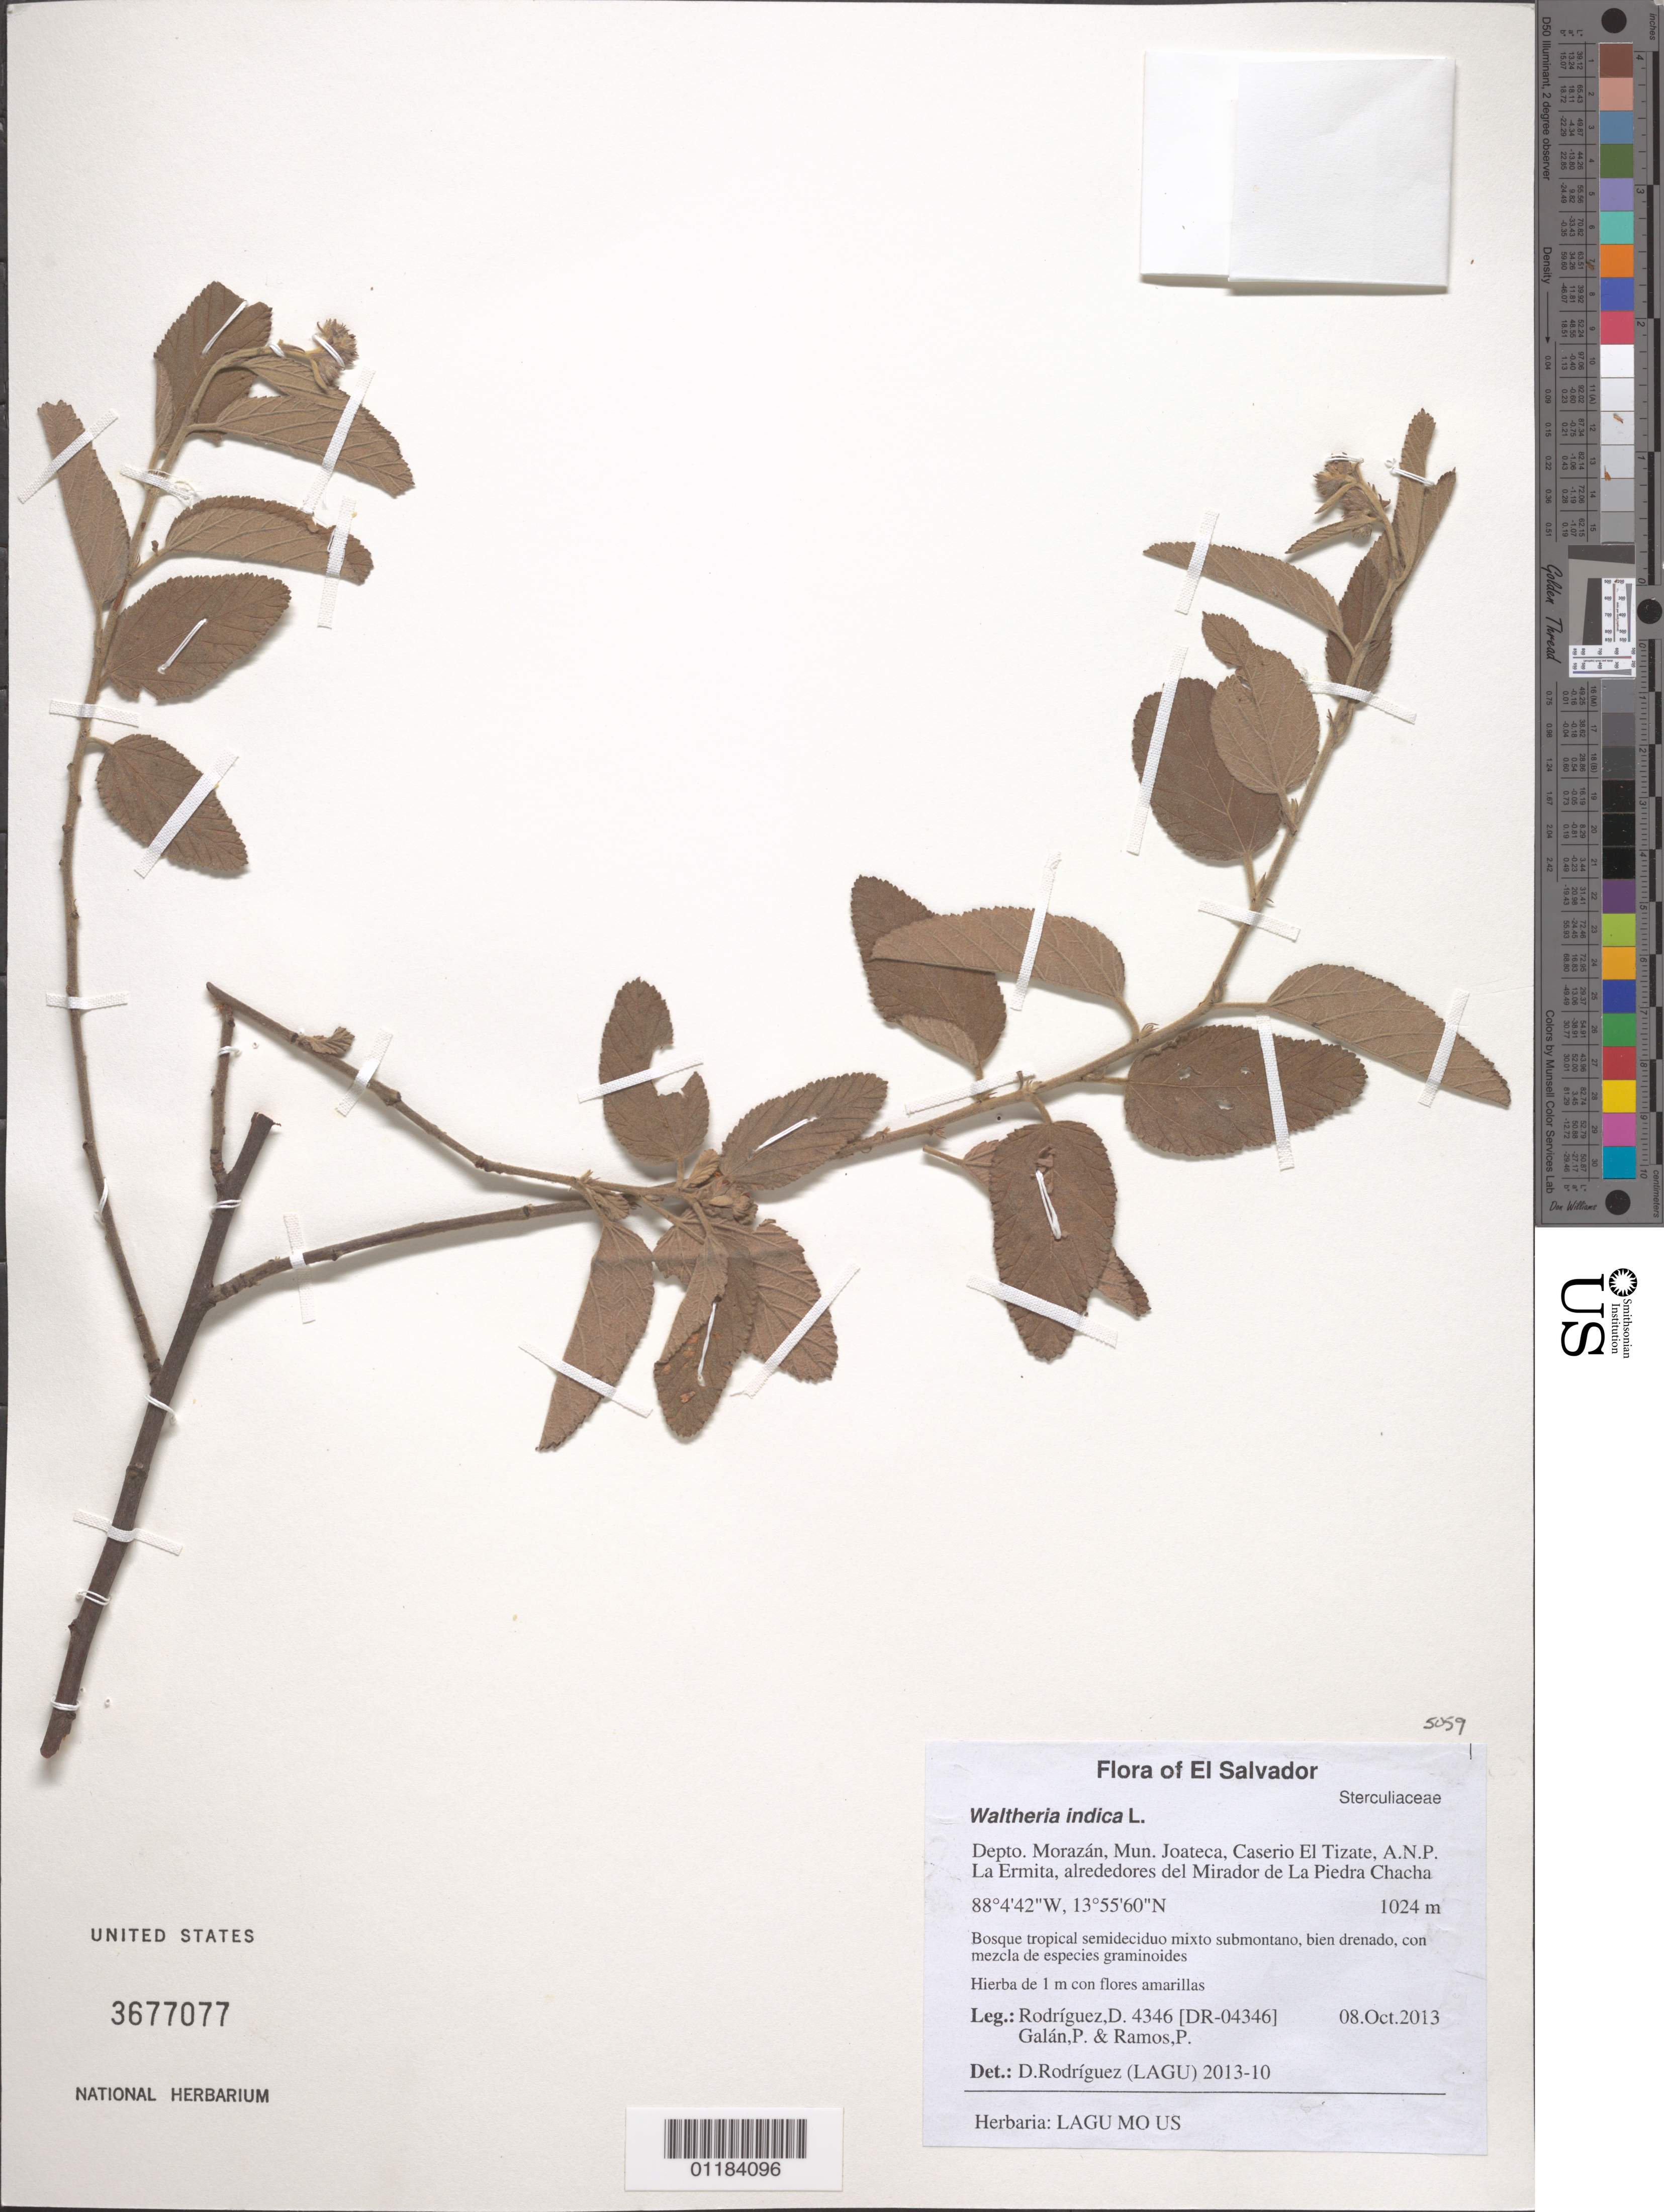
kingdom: Plantae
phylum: Tracheophyta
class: Magnoliopsida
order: Malvales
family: Malvaceae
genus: Waltheria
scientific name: Waltheria indica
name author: L.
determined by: Rodriguez, D., (LAGU), Asociacion Jardin Botanico La Laguna, Urbanizacion Plan de La Laguna (EL SALVADOR)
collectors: D. Rodriguez, P. Galan & P. Ramos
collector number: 4346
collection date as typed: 08.Oct.2013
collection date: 2013-10-08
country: El Salvador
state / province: Morazán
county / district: Joateca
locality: Caserio El Tizate, A.N.P. La Ermita, alrededores del Mirador de La Piedra Chacha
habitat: bosque tropical semideciduo mixto submontano, bien drenado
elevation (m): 1024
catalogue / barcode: US 3677077